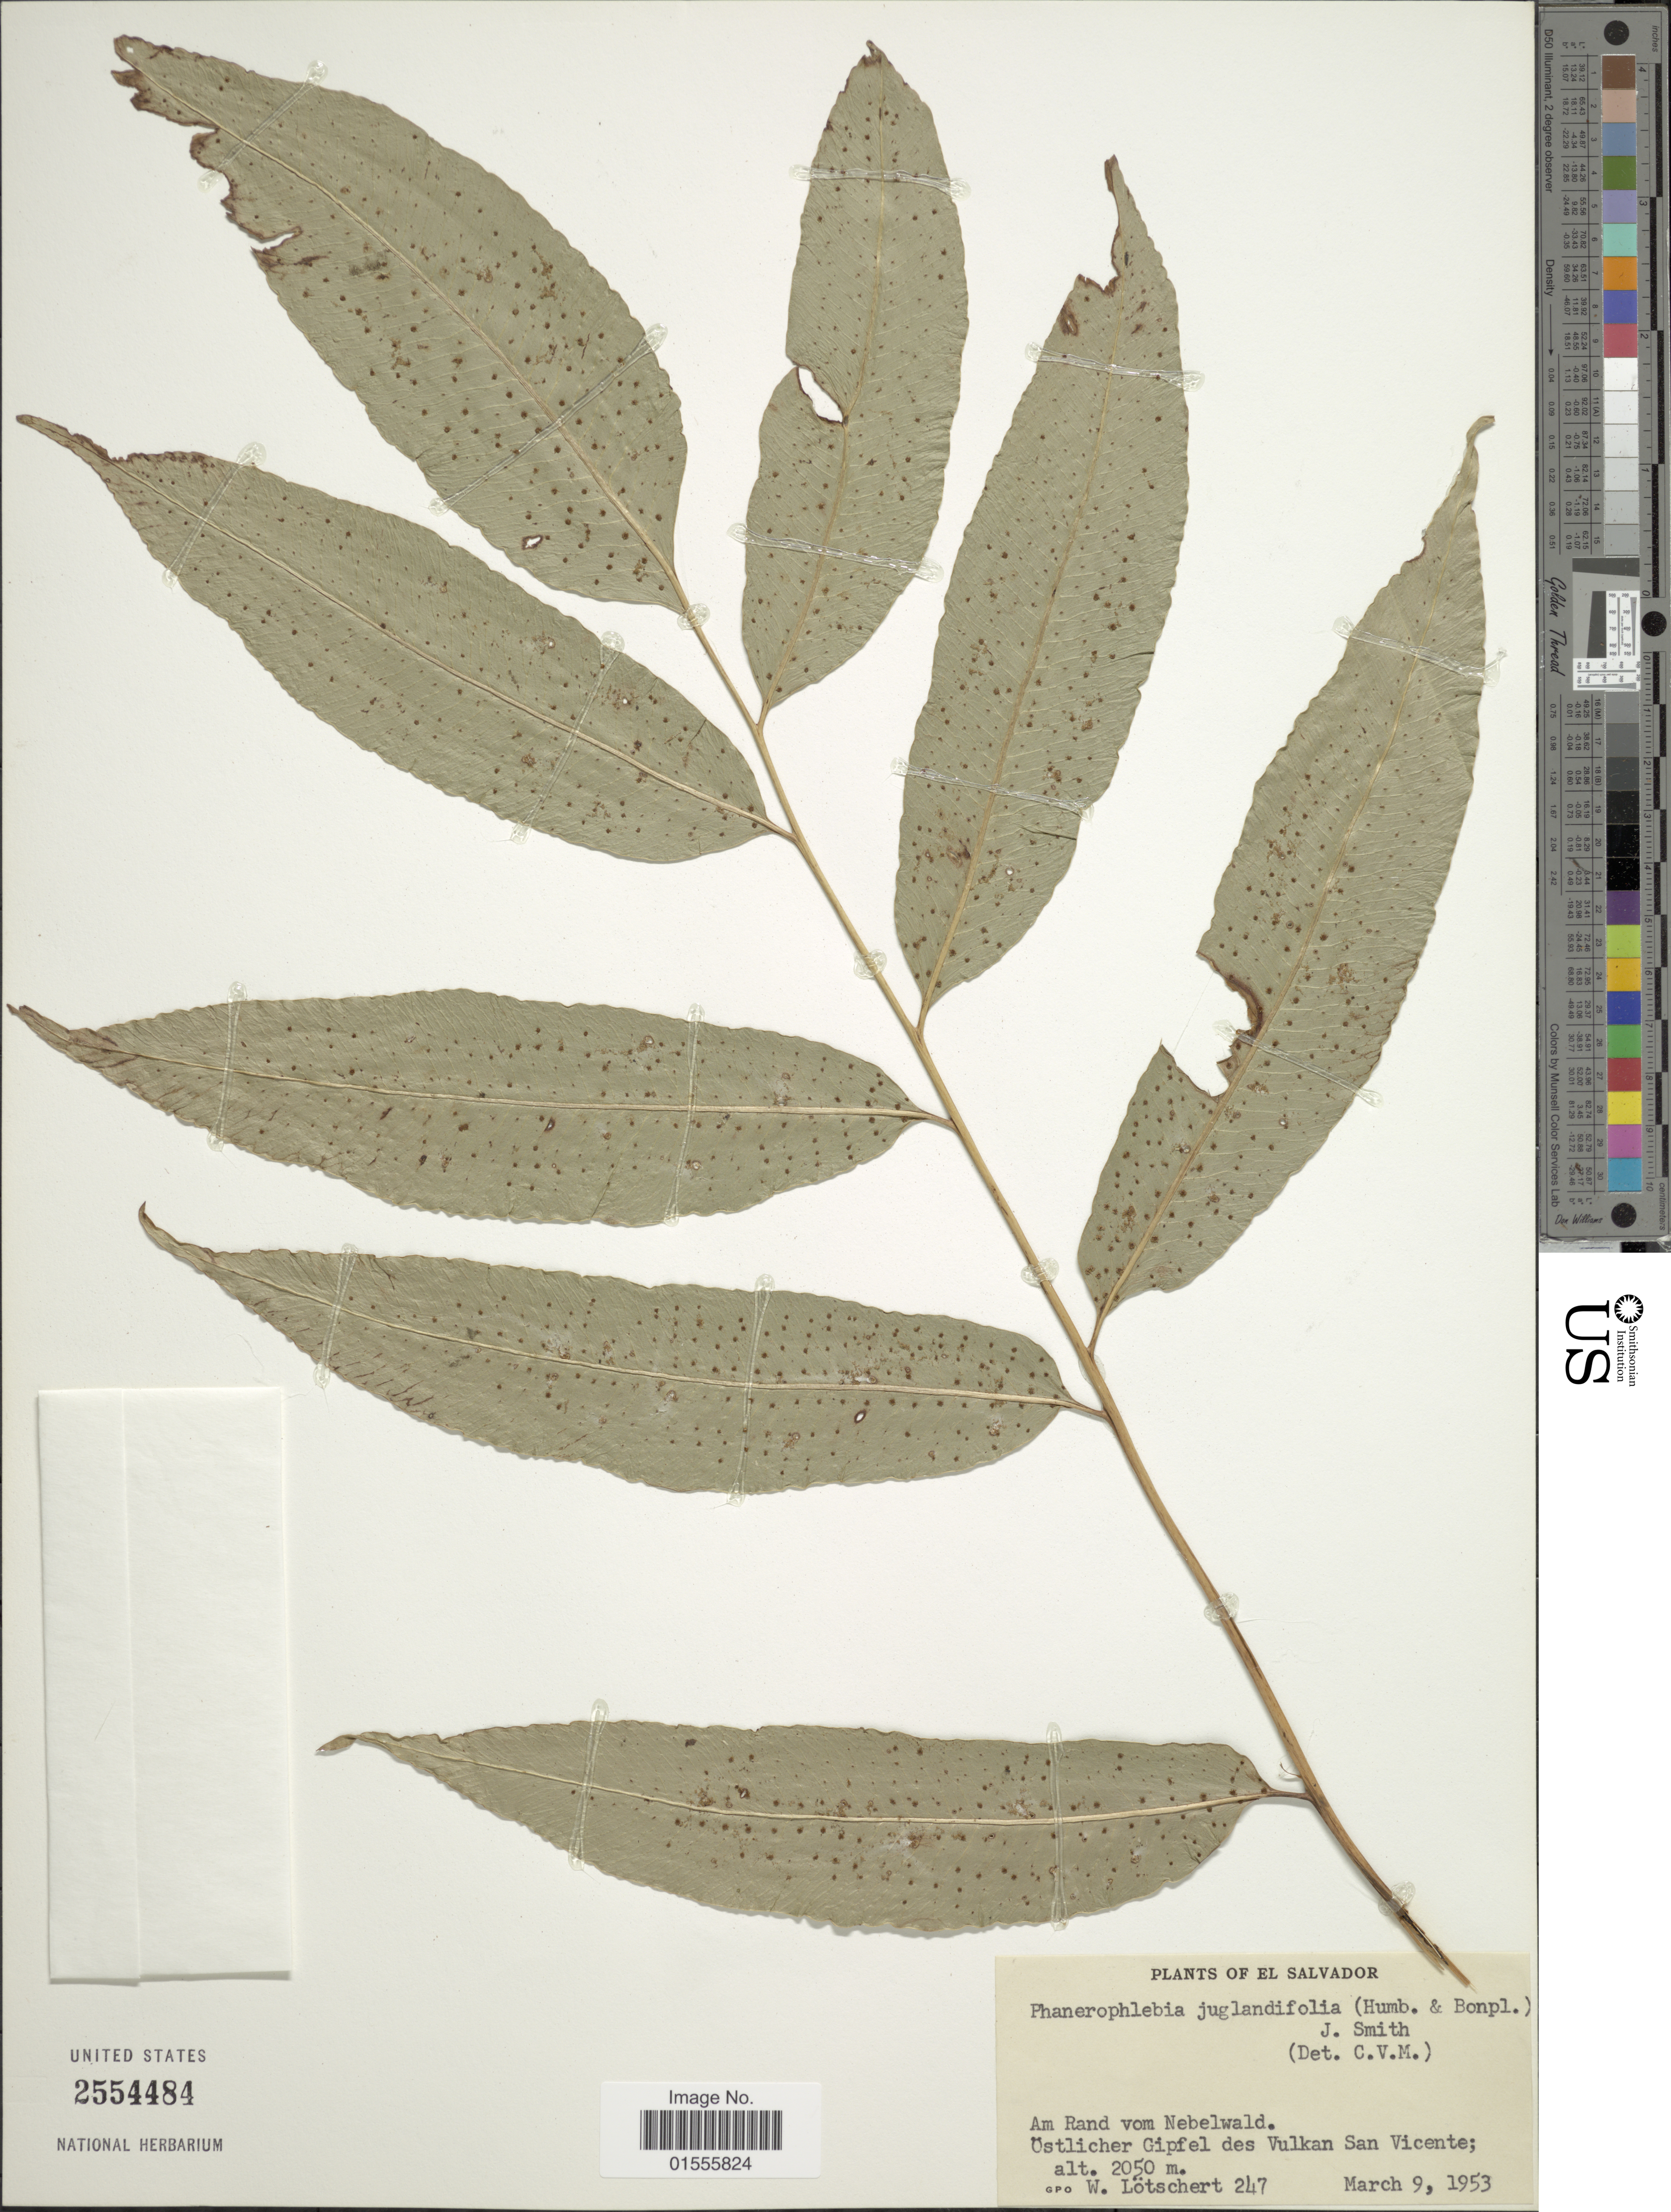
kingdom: Plantae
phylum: Tracheophyta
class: Polypodiopsida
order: Polypodiales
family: Dryopteridaceae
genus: Phanerophlebia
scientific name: Phanerophlebia juglandifolia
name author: (Willd.) J. Sm.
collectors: W. Lötschert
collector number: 247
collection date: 1953-03-09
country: El Salvador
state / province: San Vincente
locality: Am Rand vom Nebelwand. Östlicher Gipfel des Vulkan San Vicente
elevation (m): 2050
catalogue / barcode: US 2554484